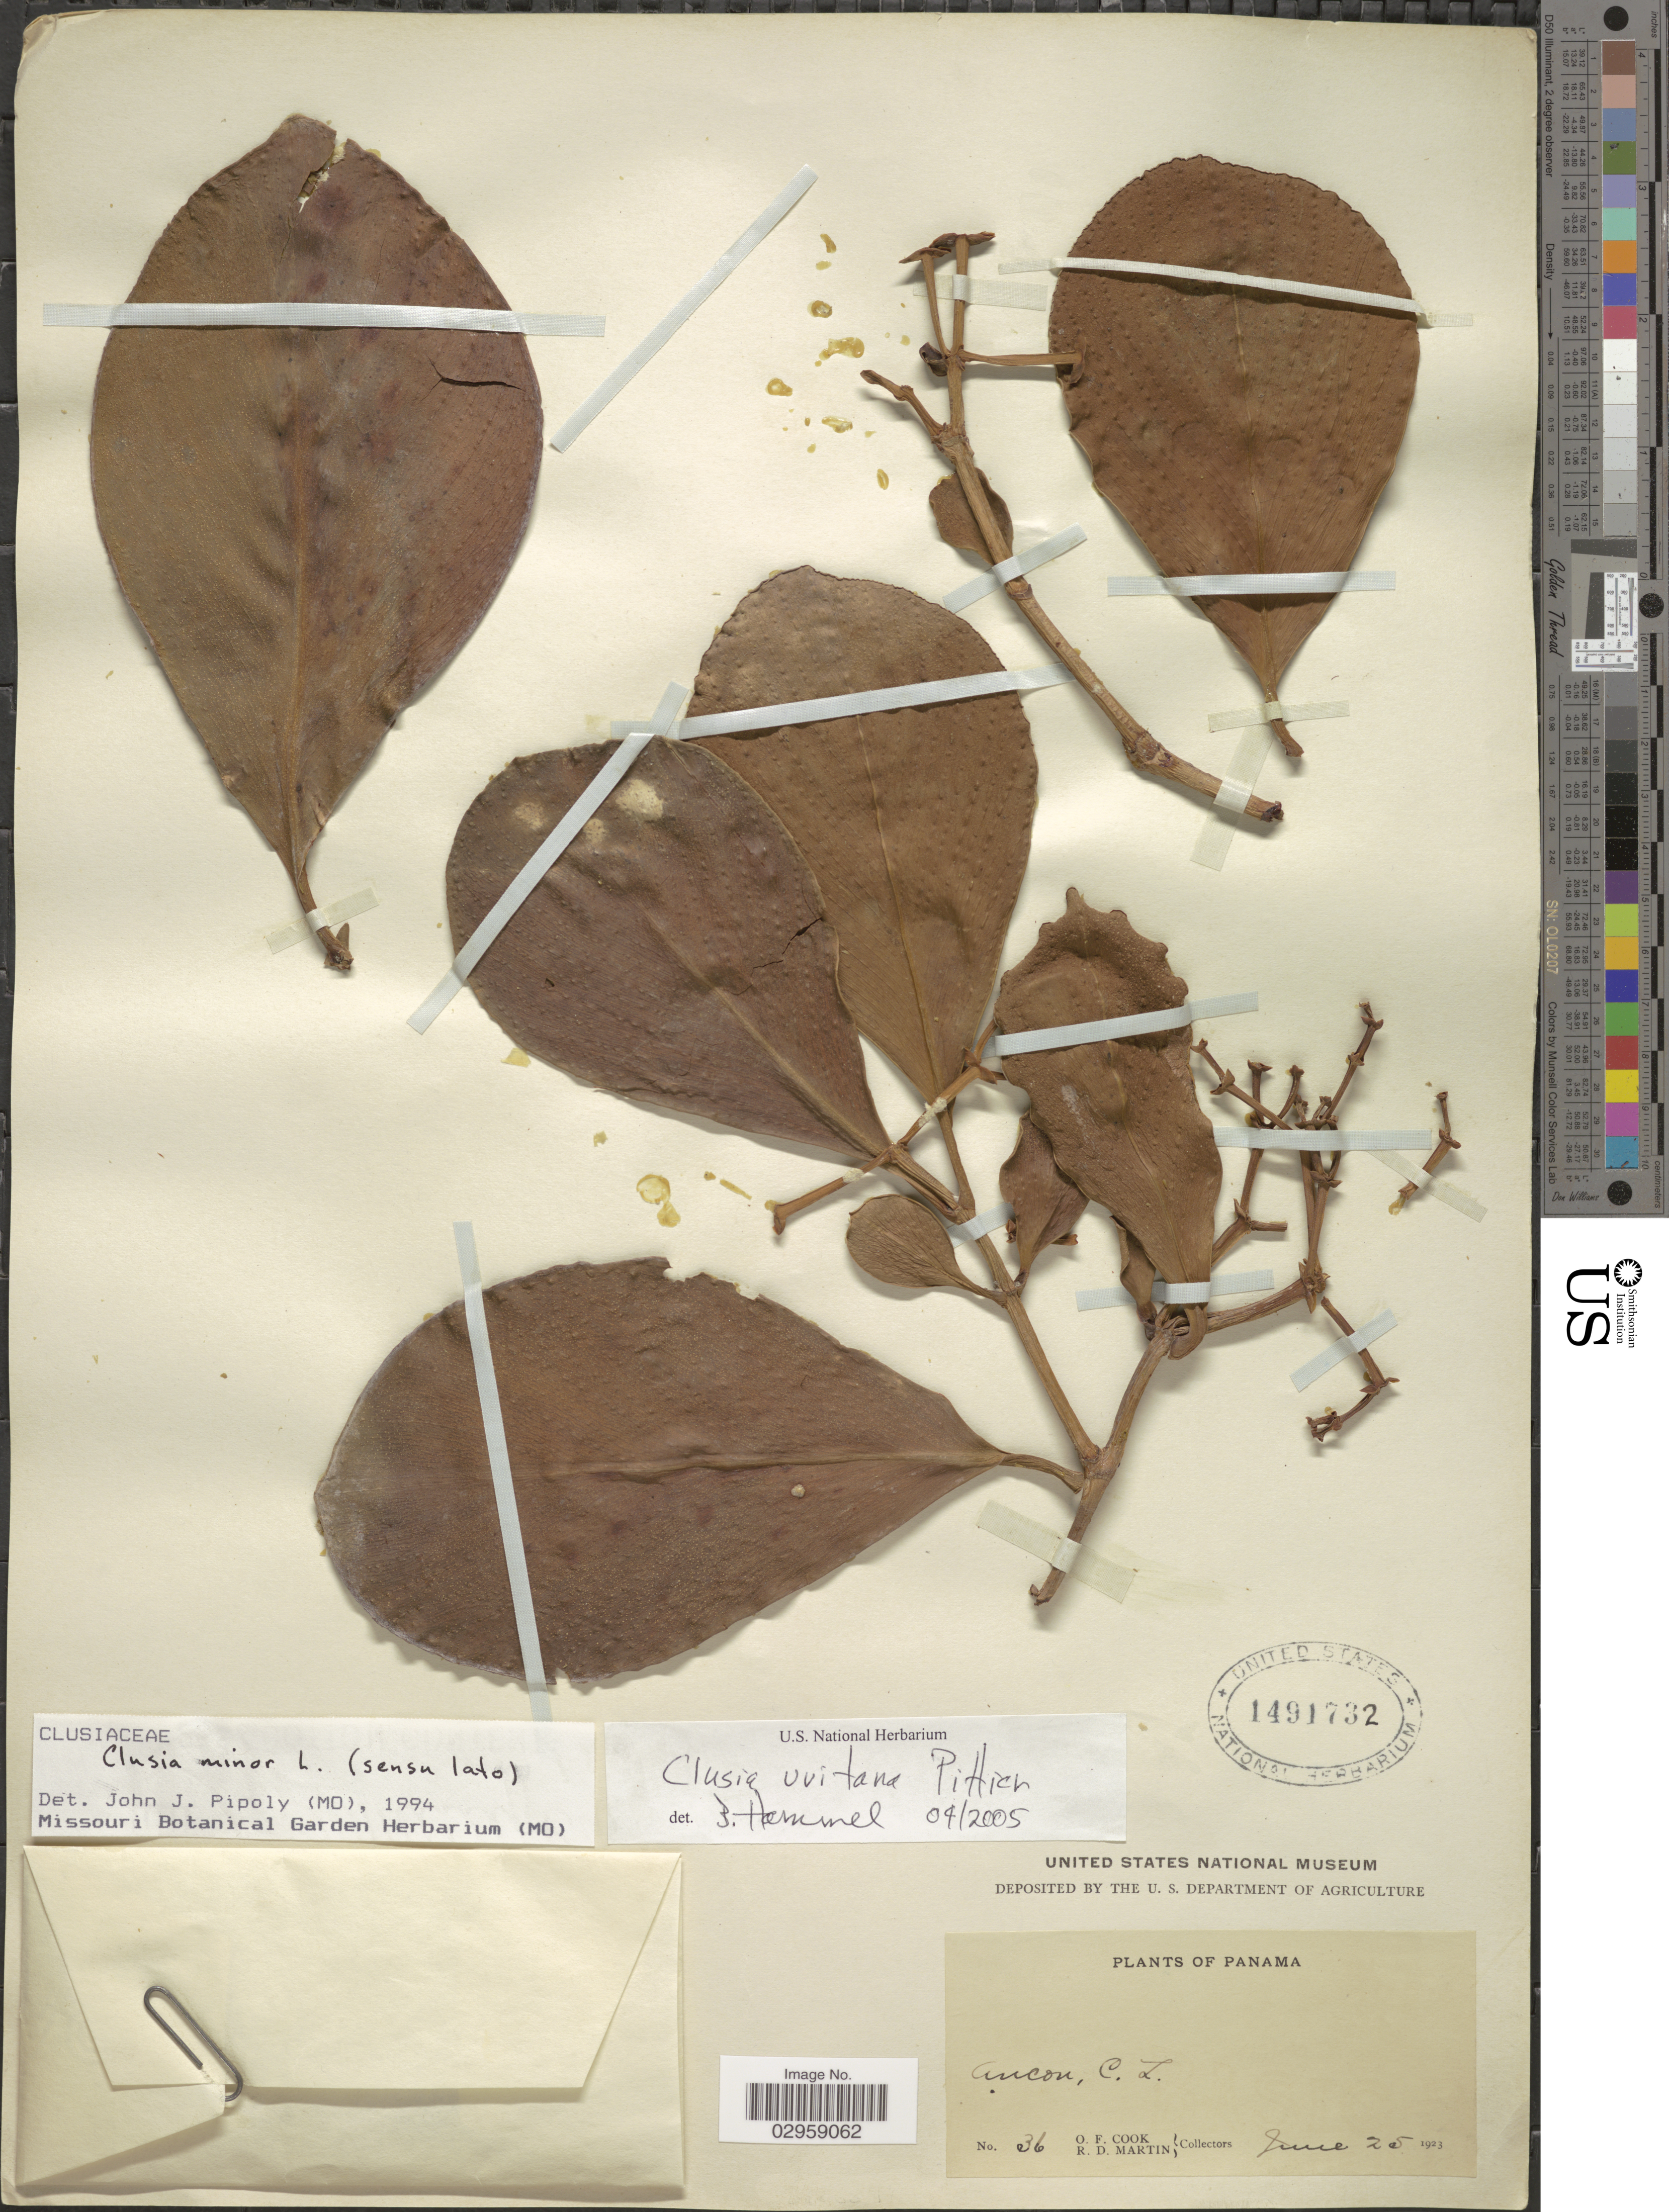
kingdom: Plantae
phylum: Tracheophyta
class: Magnoliopsida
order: Malpighiales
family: Clusiaceae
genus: Clusia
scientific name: Clusia uvitana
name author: Pittier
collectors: O. F. Cook & R. D. Martin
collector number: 36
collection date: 1923-06-25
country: Panama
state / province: Colón / Panamá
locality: Ancon, C.Z.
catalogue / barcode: US 1491732